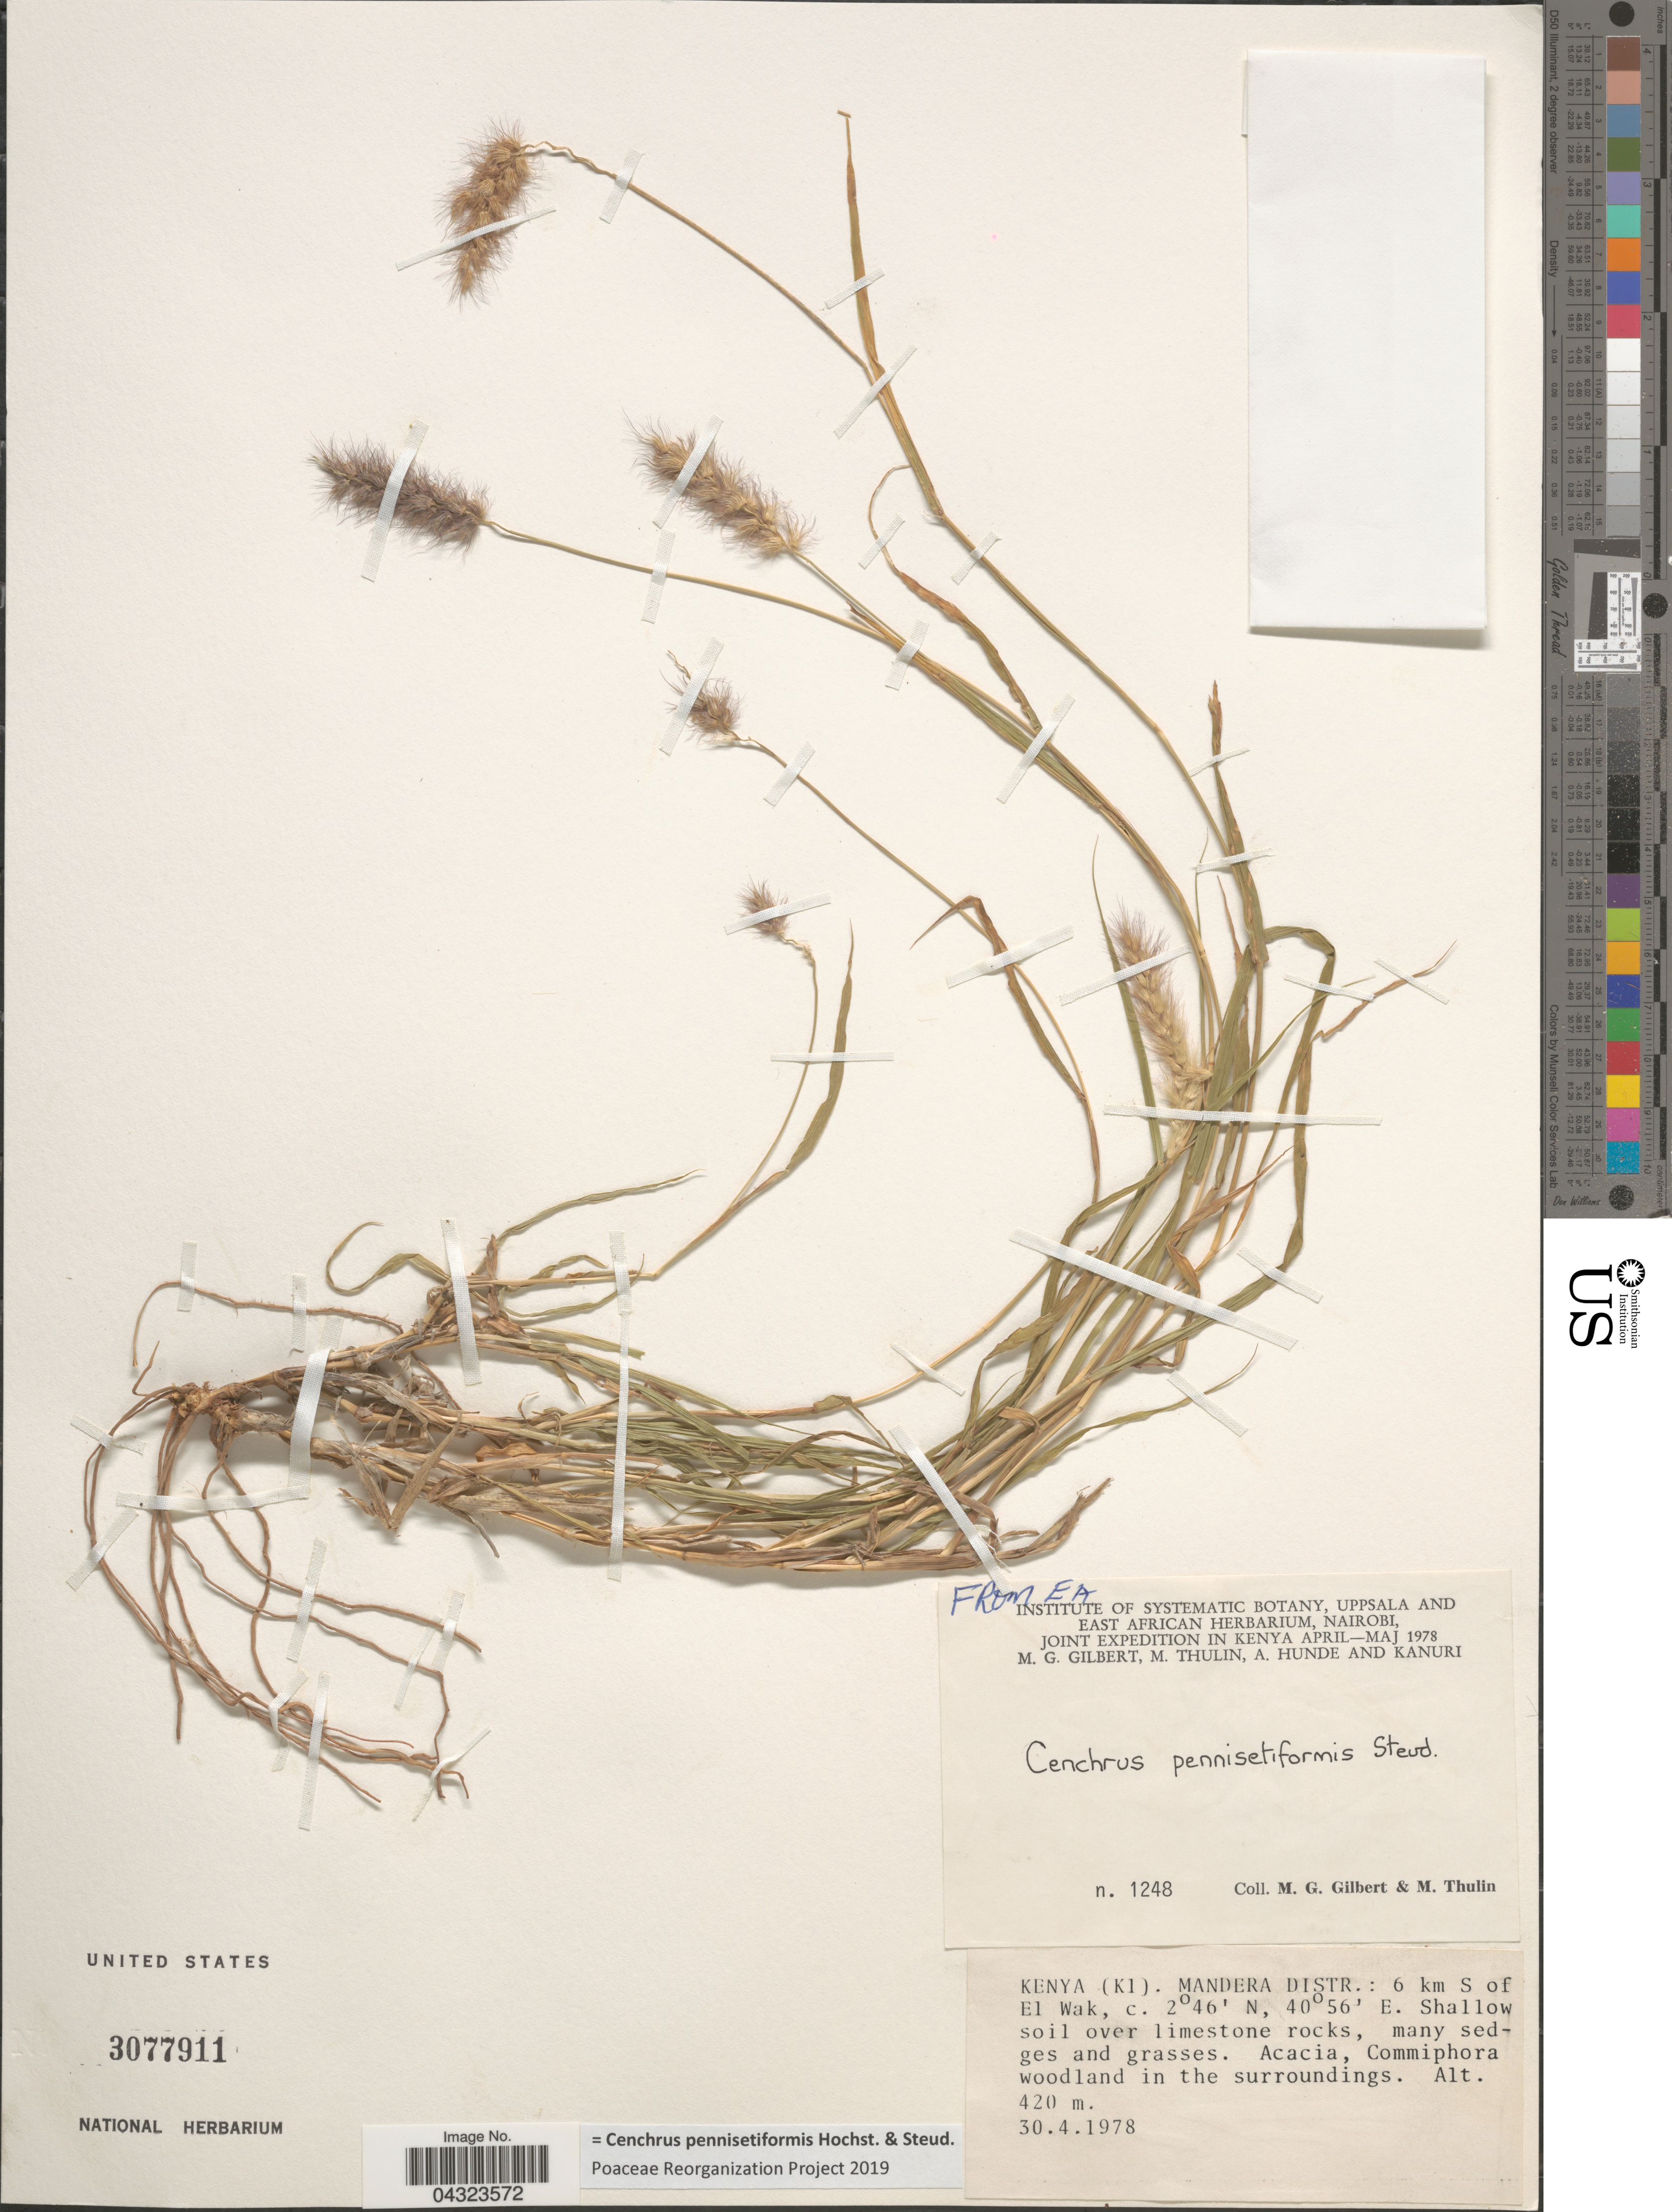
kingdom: Plantae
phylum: Tracheophyta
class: Liliopsida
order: Poales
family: Poaceae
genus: Cenchrus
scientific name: Cenchrus pennisetiformis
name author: Hochst. & Steud. ex Steud.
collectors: M. G. Gilbert, M. Thulin, A. Hunde & -. Kanuri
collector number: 1248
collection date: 1978-04-30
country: Kenya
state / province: Mandera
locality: Joint Expedition in Kenya April-Maj 1978. (K1). Mandera Distr.: 6 km S of El Wak.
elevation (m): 420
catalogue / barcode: US 3077911